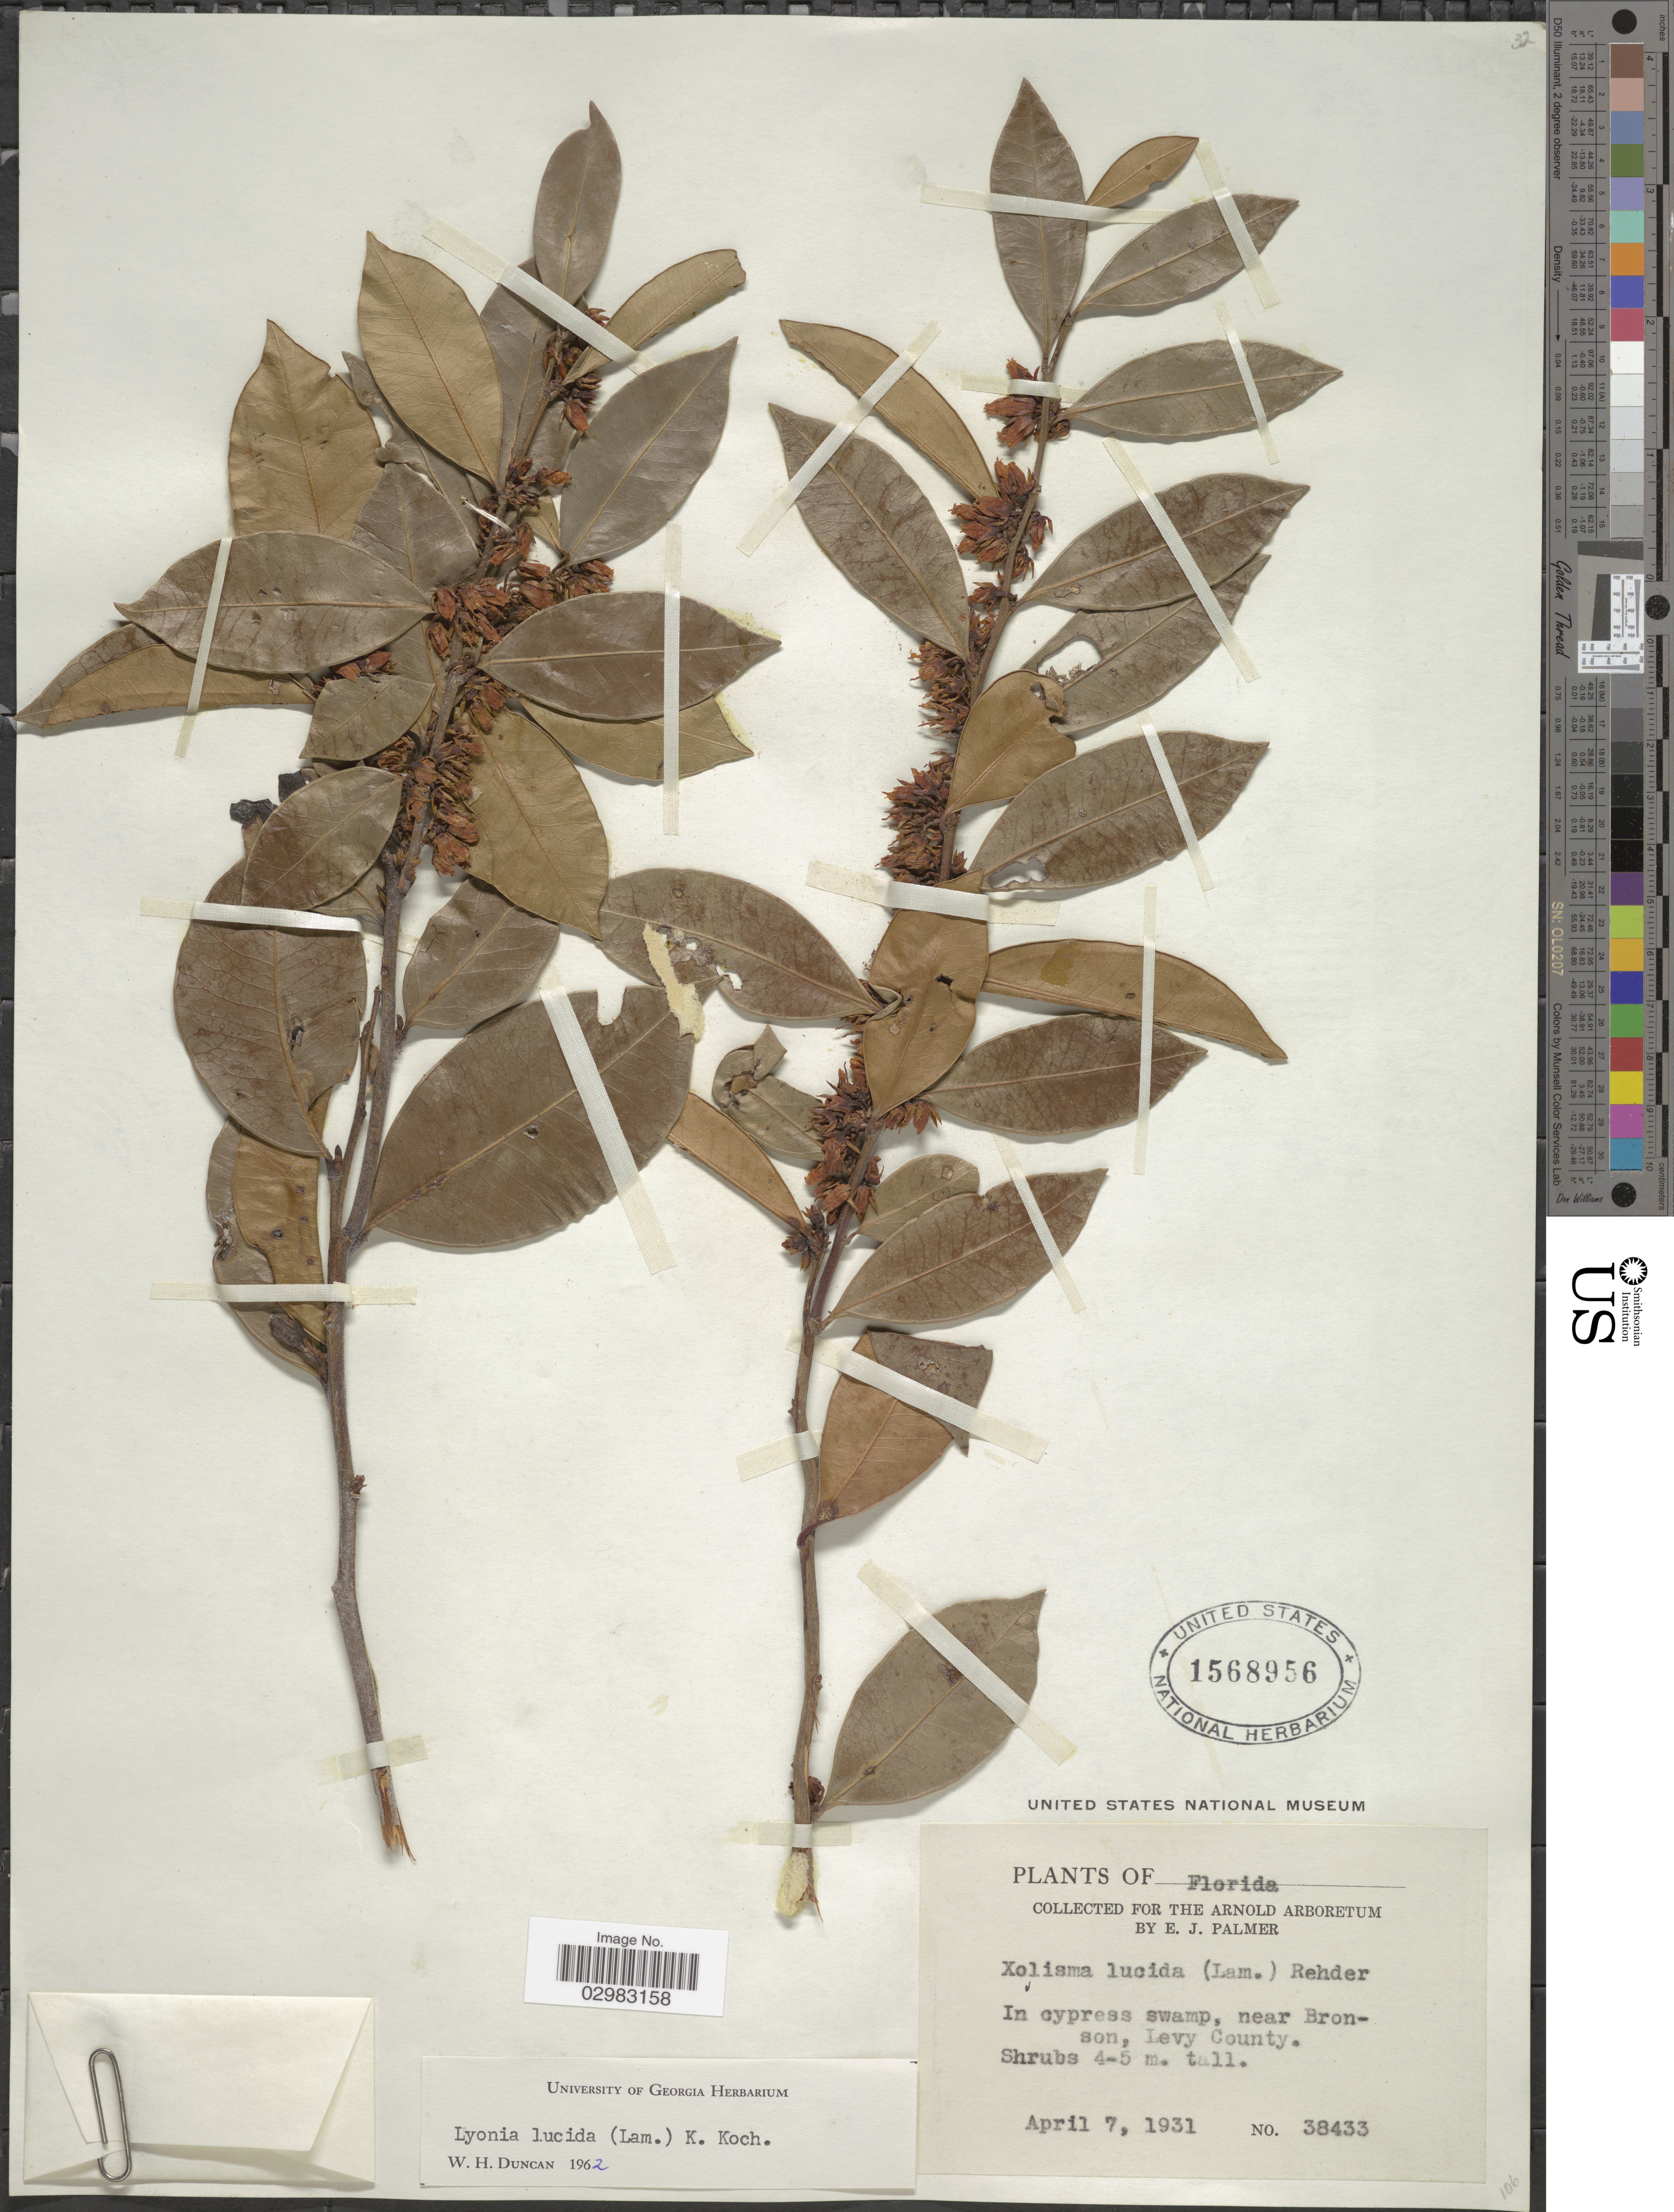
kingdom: Plantae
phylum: Tracheophyta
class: Magnoliopsida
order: Ericales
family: Ericaceae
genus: Lyonia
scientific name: Lyonia lucida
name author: K. Koch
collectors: E. J. Palmer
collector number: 38433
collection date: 1931-04-07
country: United States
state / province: Florida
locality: In cypress swamp, near Bronson, Levy County.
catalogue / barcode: US 1568956